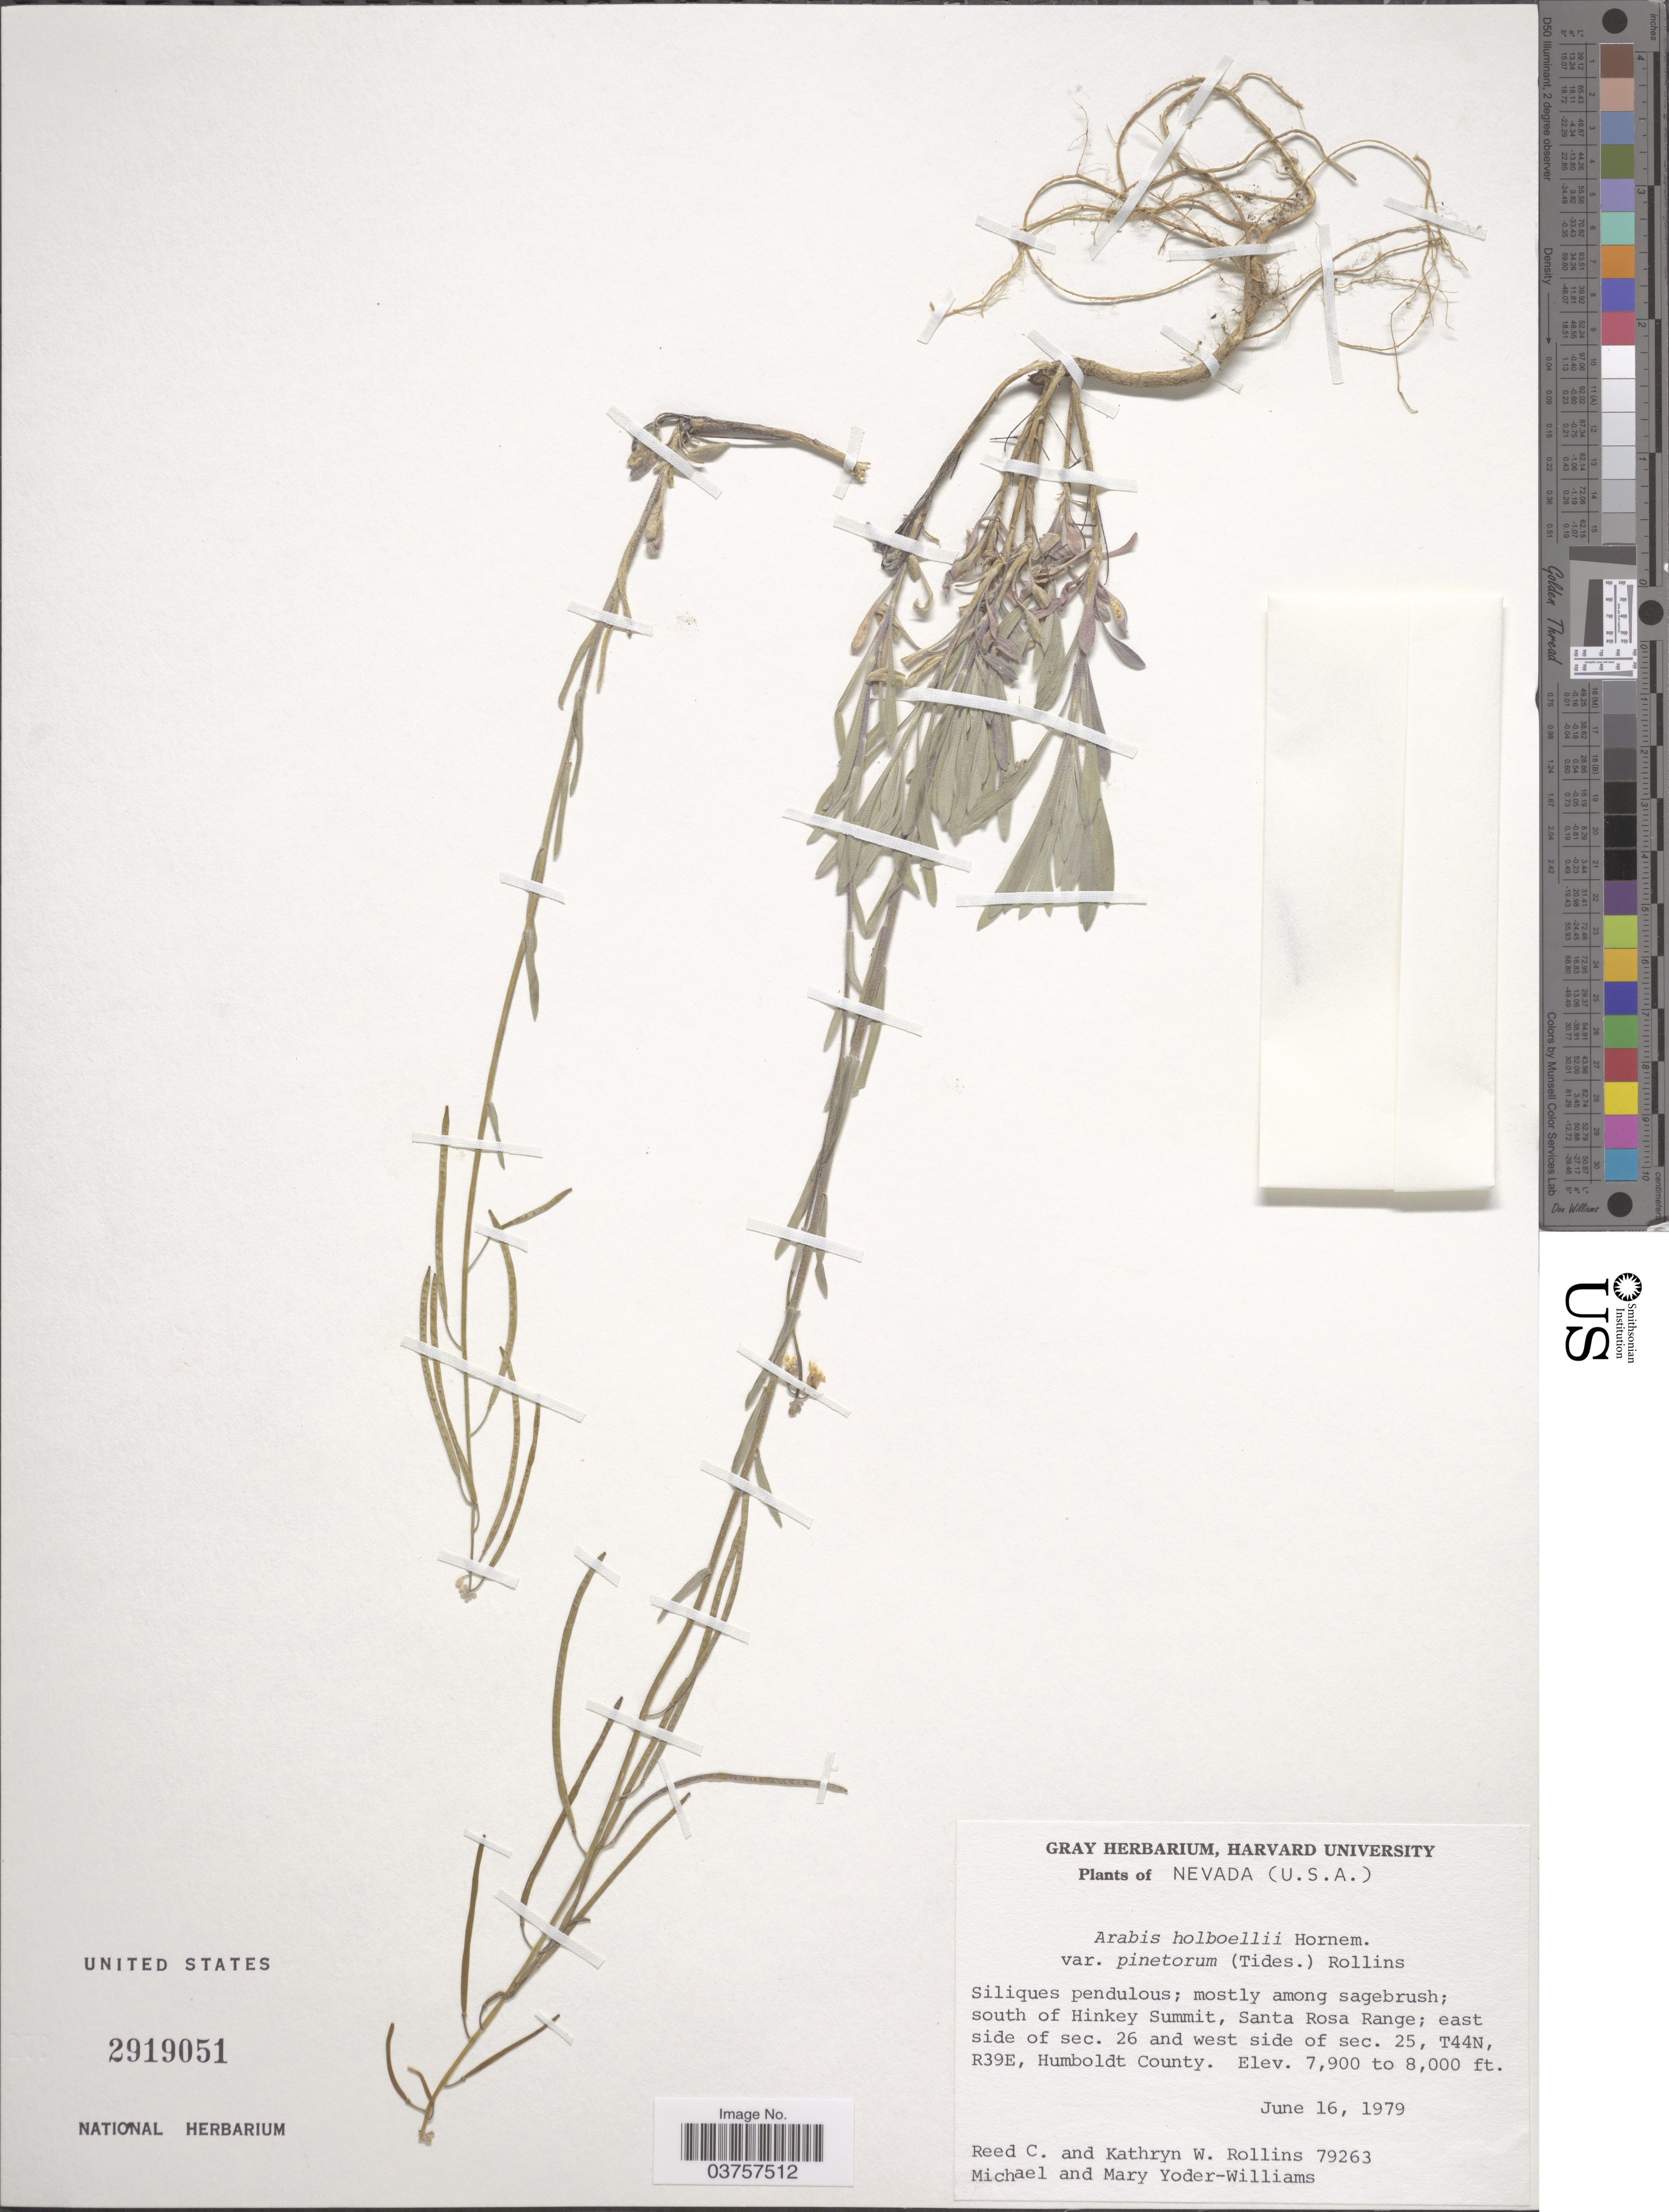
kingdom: Plantae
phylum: Tracheophyta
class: Magnoliopsida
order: Brassicales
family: Brassicaceae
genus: Arabis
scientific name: Arabis holboellii var. pinetorum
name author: (Tidestr.) Rollins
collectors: R. C. Rollins, K. W. Rollins, M. P. Yoder-Williams & M. P. Yoder-Williams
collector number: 79263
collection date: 1979-06-16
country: United States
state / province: Nevada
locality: South of Hinkey Summit, Santa Rosa Range, east side of sec. 26 and west side of sec. 25, T44N, R39E, Humboldt County.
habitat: mostly among sagebrush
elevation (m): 2408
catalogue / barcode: US 2919051